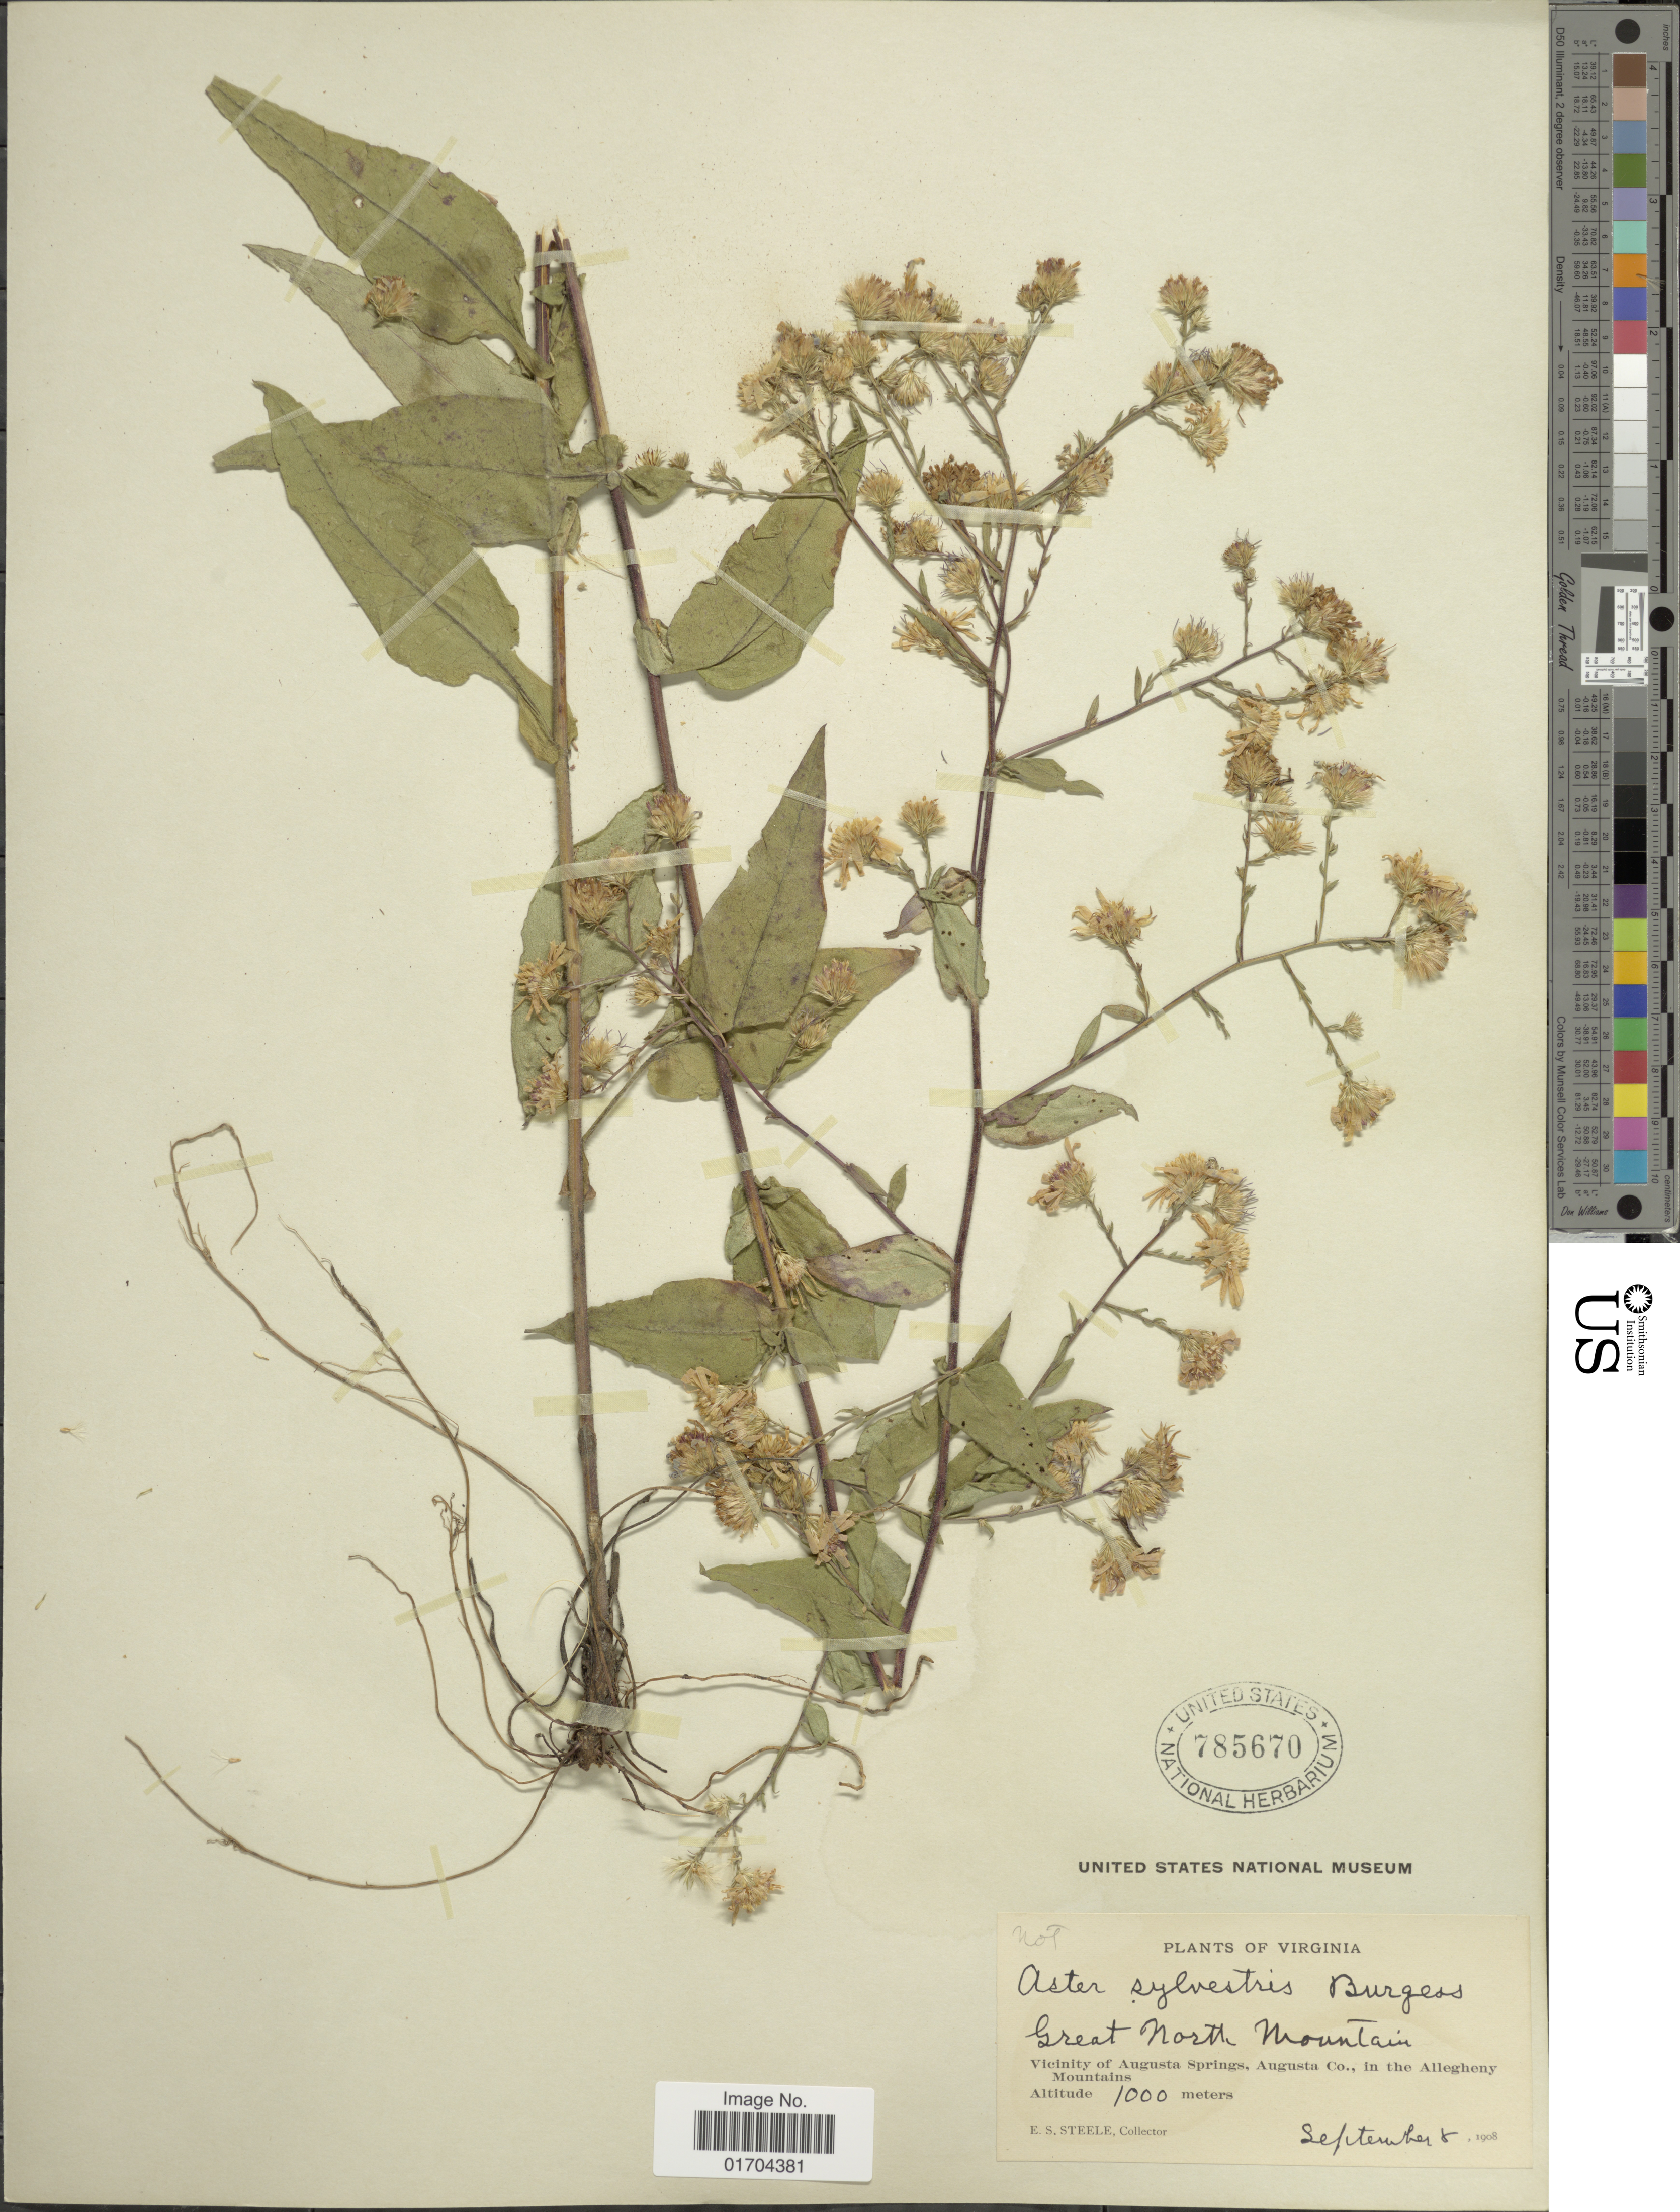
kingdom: Plantae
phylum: Tracheophyta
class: Magnoliopsida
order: Asterales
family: Asteraceae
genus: Symphyotrichum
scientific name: Symphyotrichum sp.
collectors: E. Steele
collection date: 1908-09-05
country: United States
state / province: Virginia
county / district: Augusta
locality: Great North Mountain, Vicinity of Augusta Springs, Augusta Co., in the Allegheny Mountains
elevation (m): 1000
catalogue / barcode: US 785670